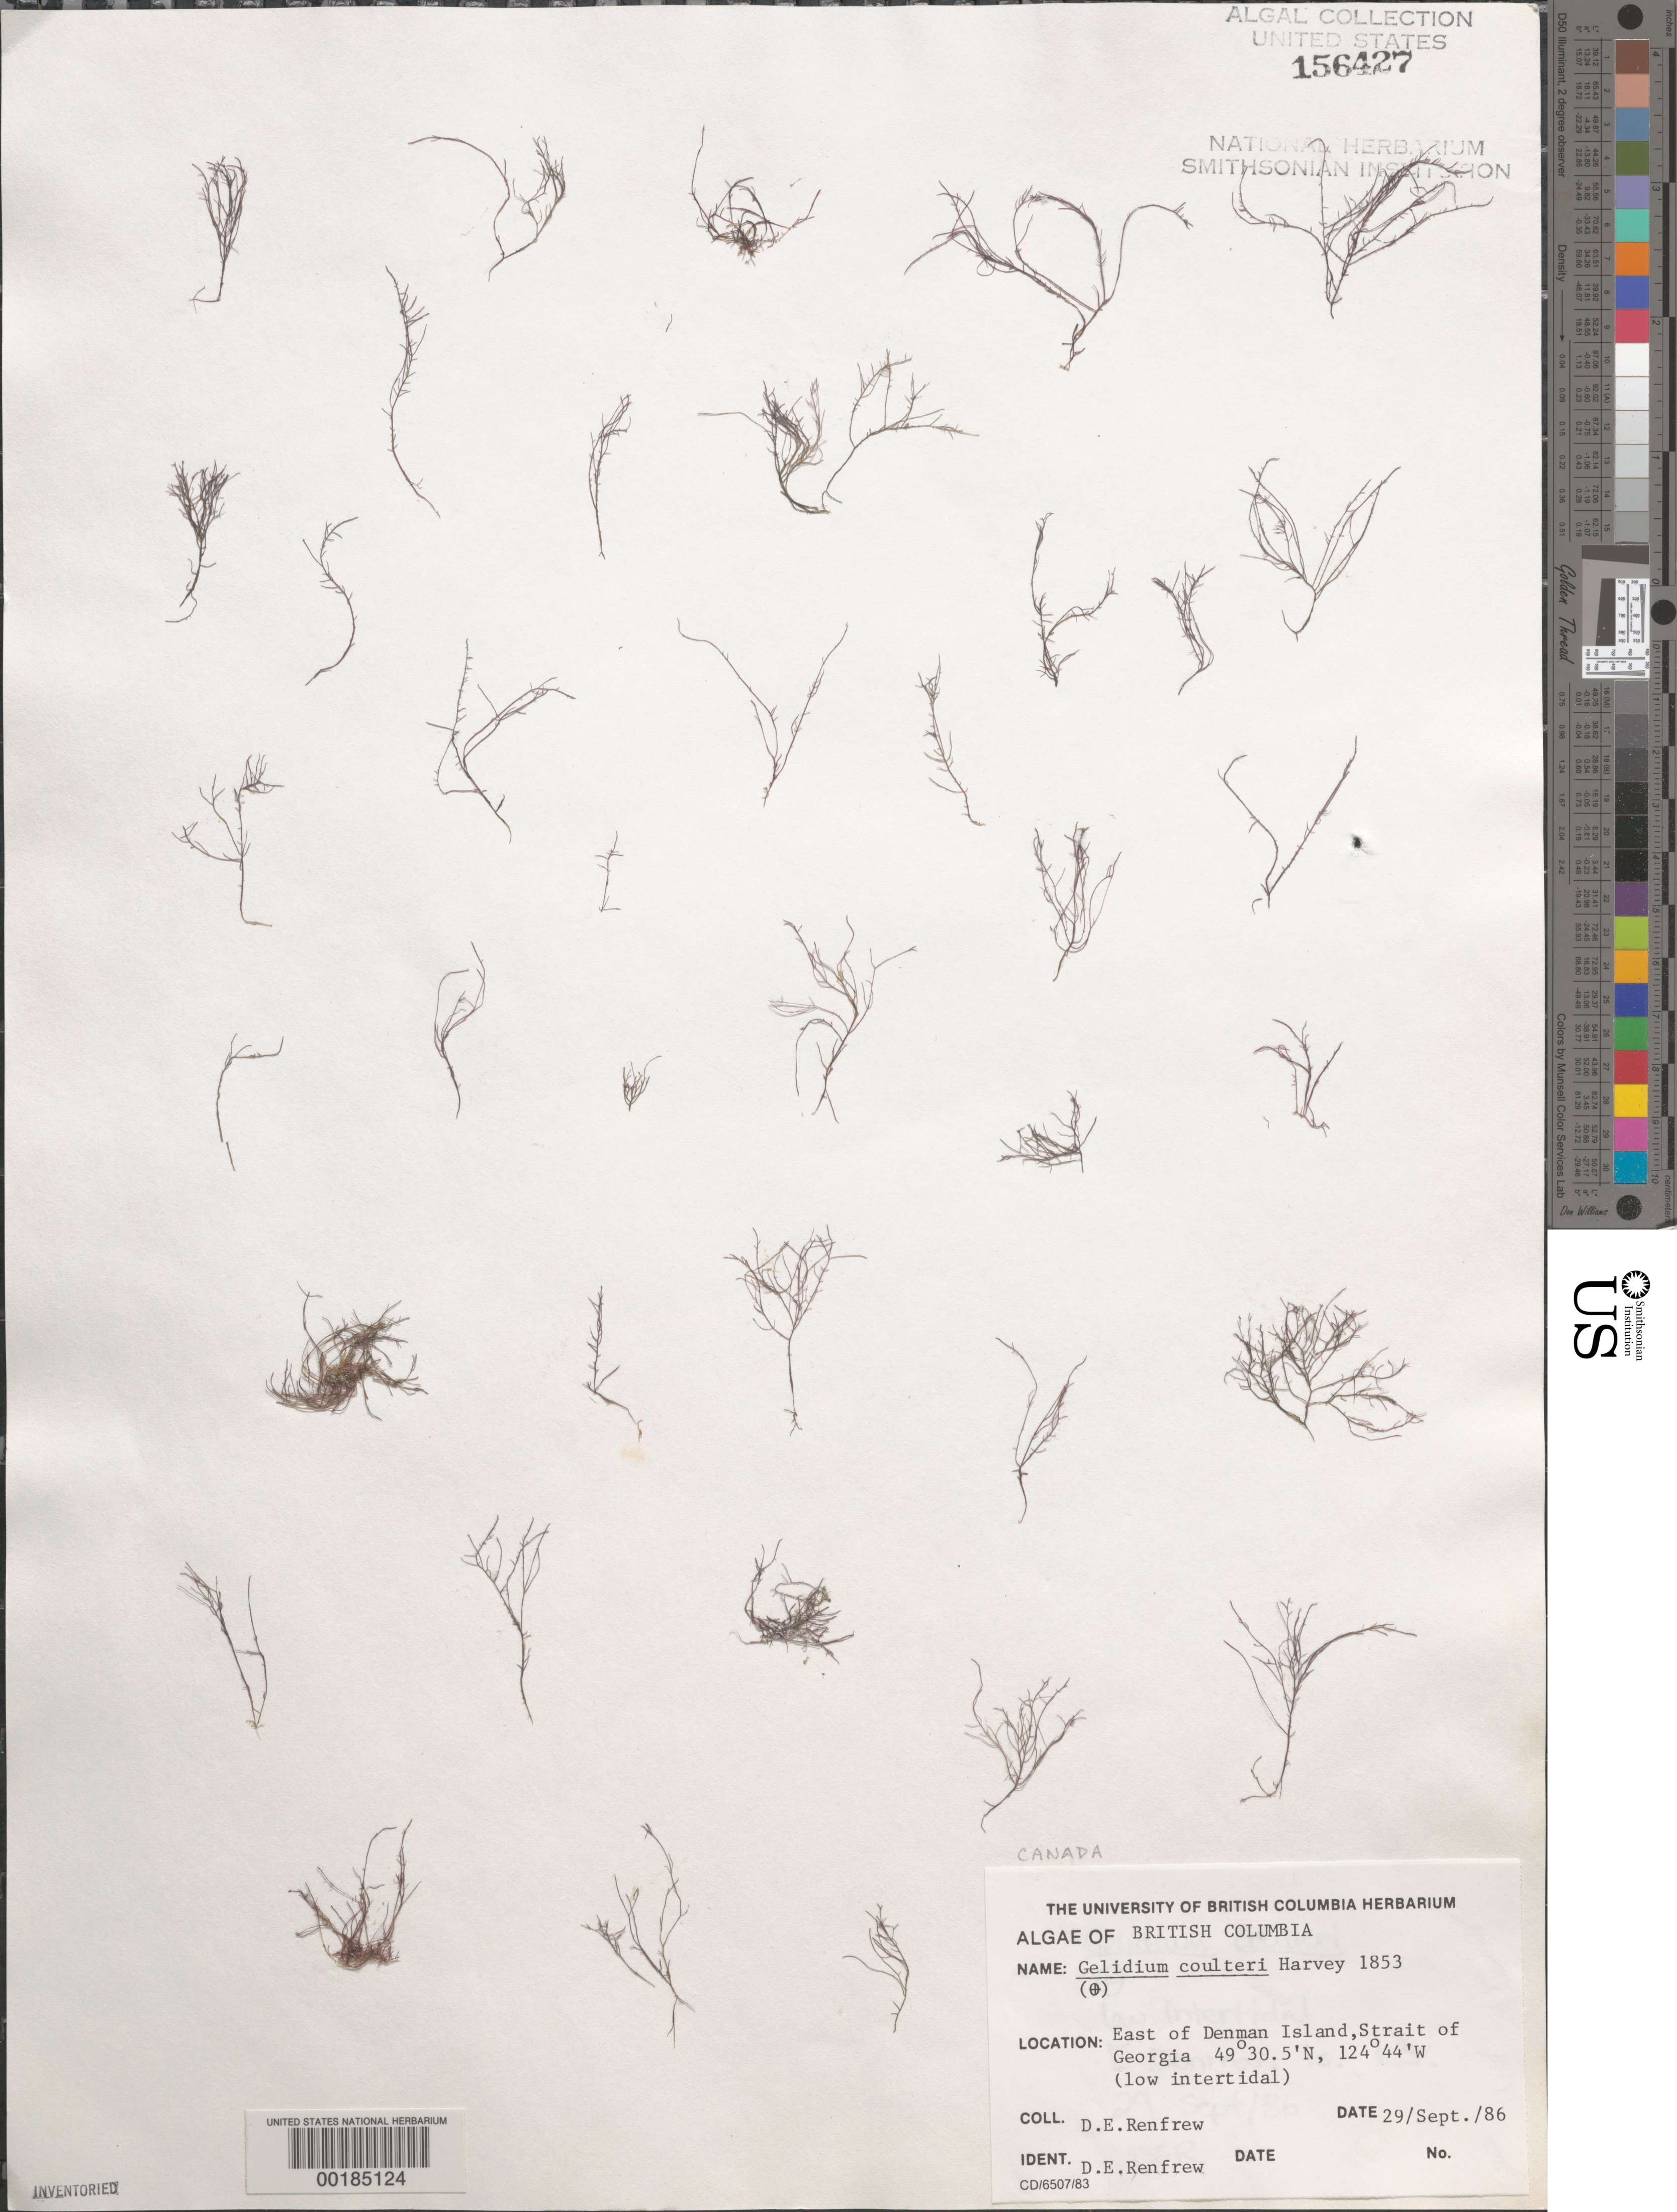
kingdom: Plantae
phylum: Rhodophyta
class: Florideophyceae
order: Gelidiales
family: Gelidiaceae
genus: Gelidium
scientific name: Gelidium coulteri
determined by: Renfrew, D. E.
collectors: D. Renfrew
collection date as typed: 29 Sep 1986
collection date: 1986-09-29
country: Canada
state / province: British Columbia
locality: East of Denman Island, Strait of Georgia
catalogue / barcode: US 156427